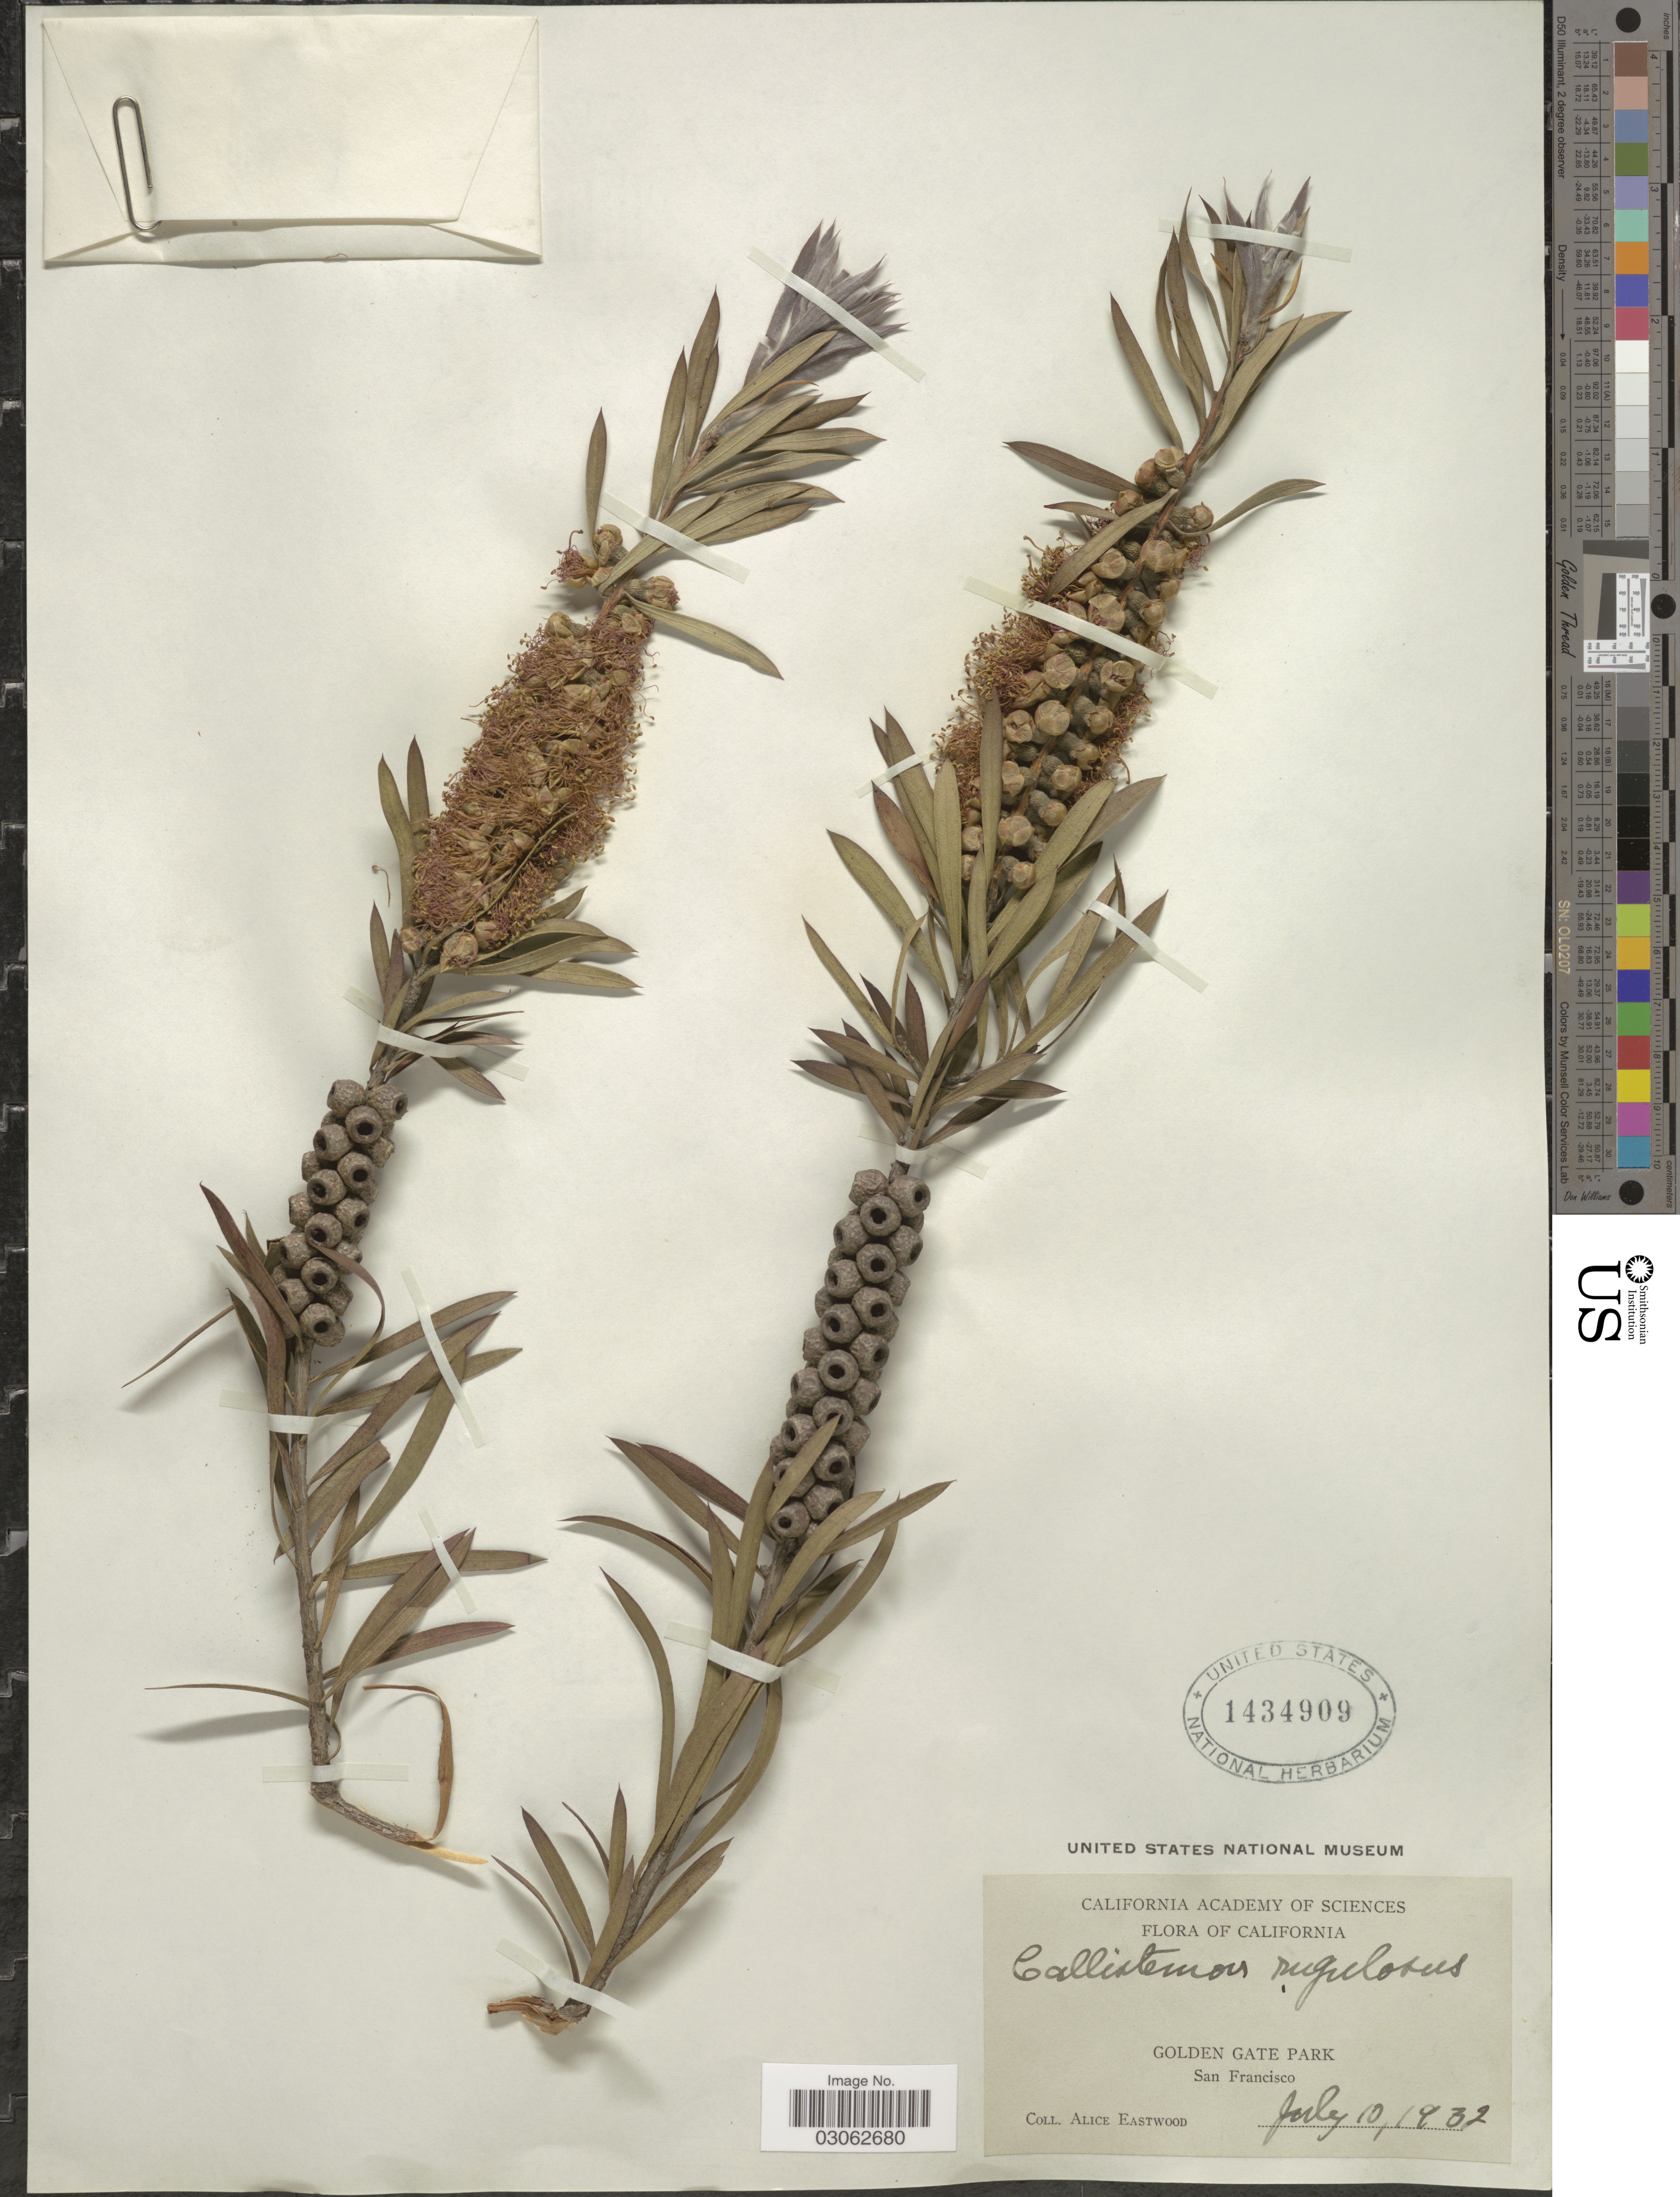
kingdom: Plantae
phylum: Tracheophyta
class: Magnoliopsida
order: Myrtales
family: Myrtaceae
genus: Callistemon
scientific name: Callistemon rugulosus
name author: (Link) DC.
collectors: A. Eastwood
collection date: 1932-07-10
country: United States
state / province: California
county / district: San Francisco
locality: Golden Gate Park, San Francisco.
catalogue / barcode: US 1434909